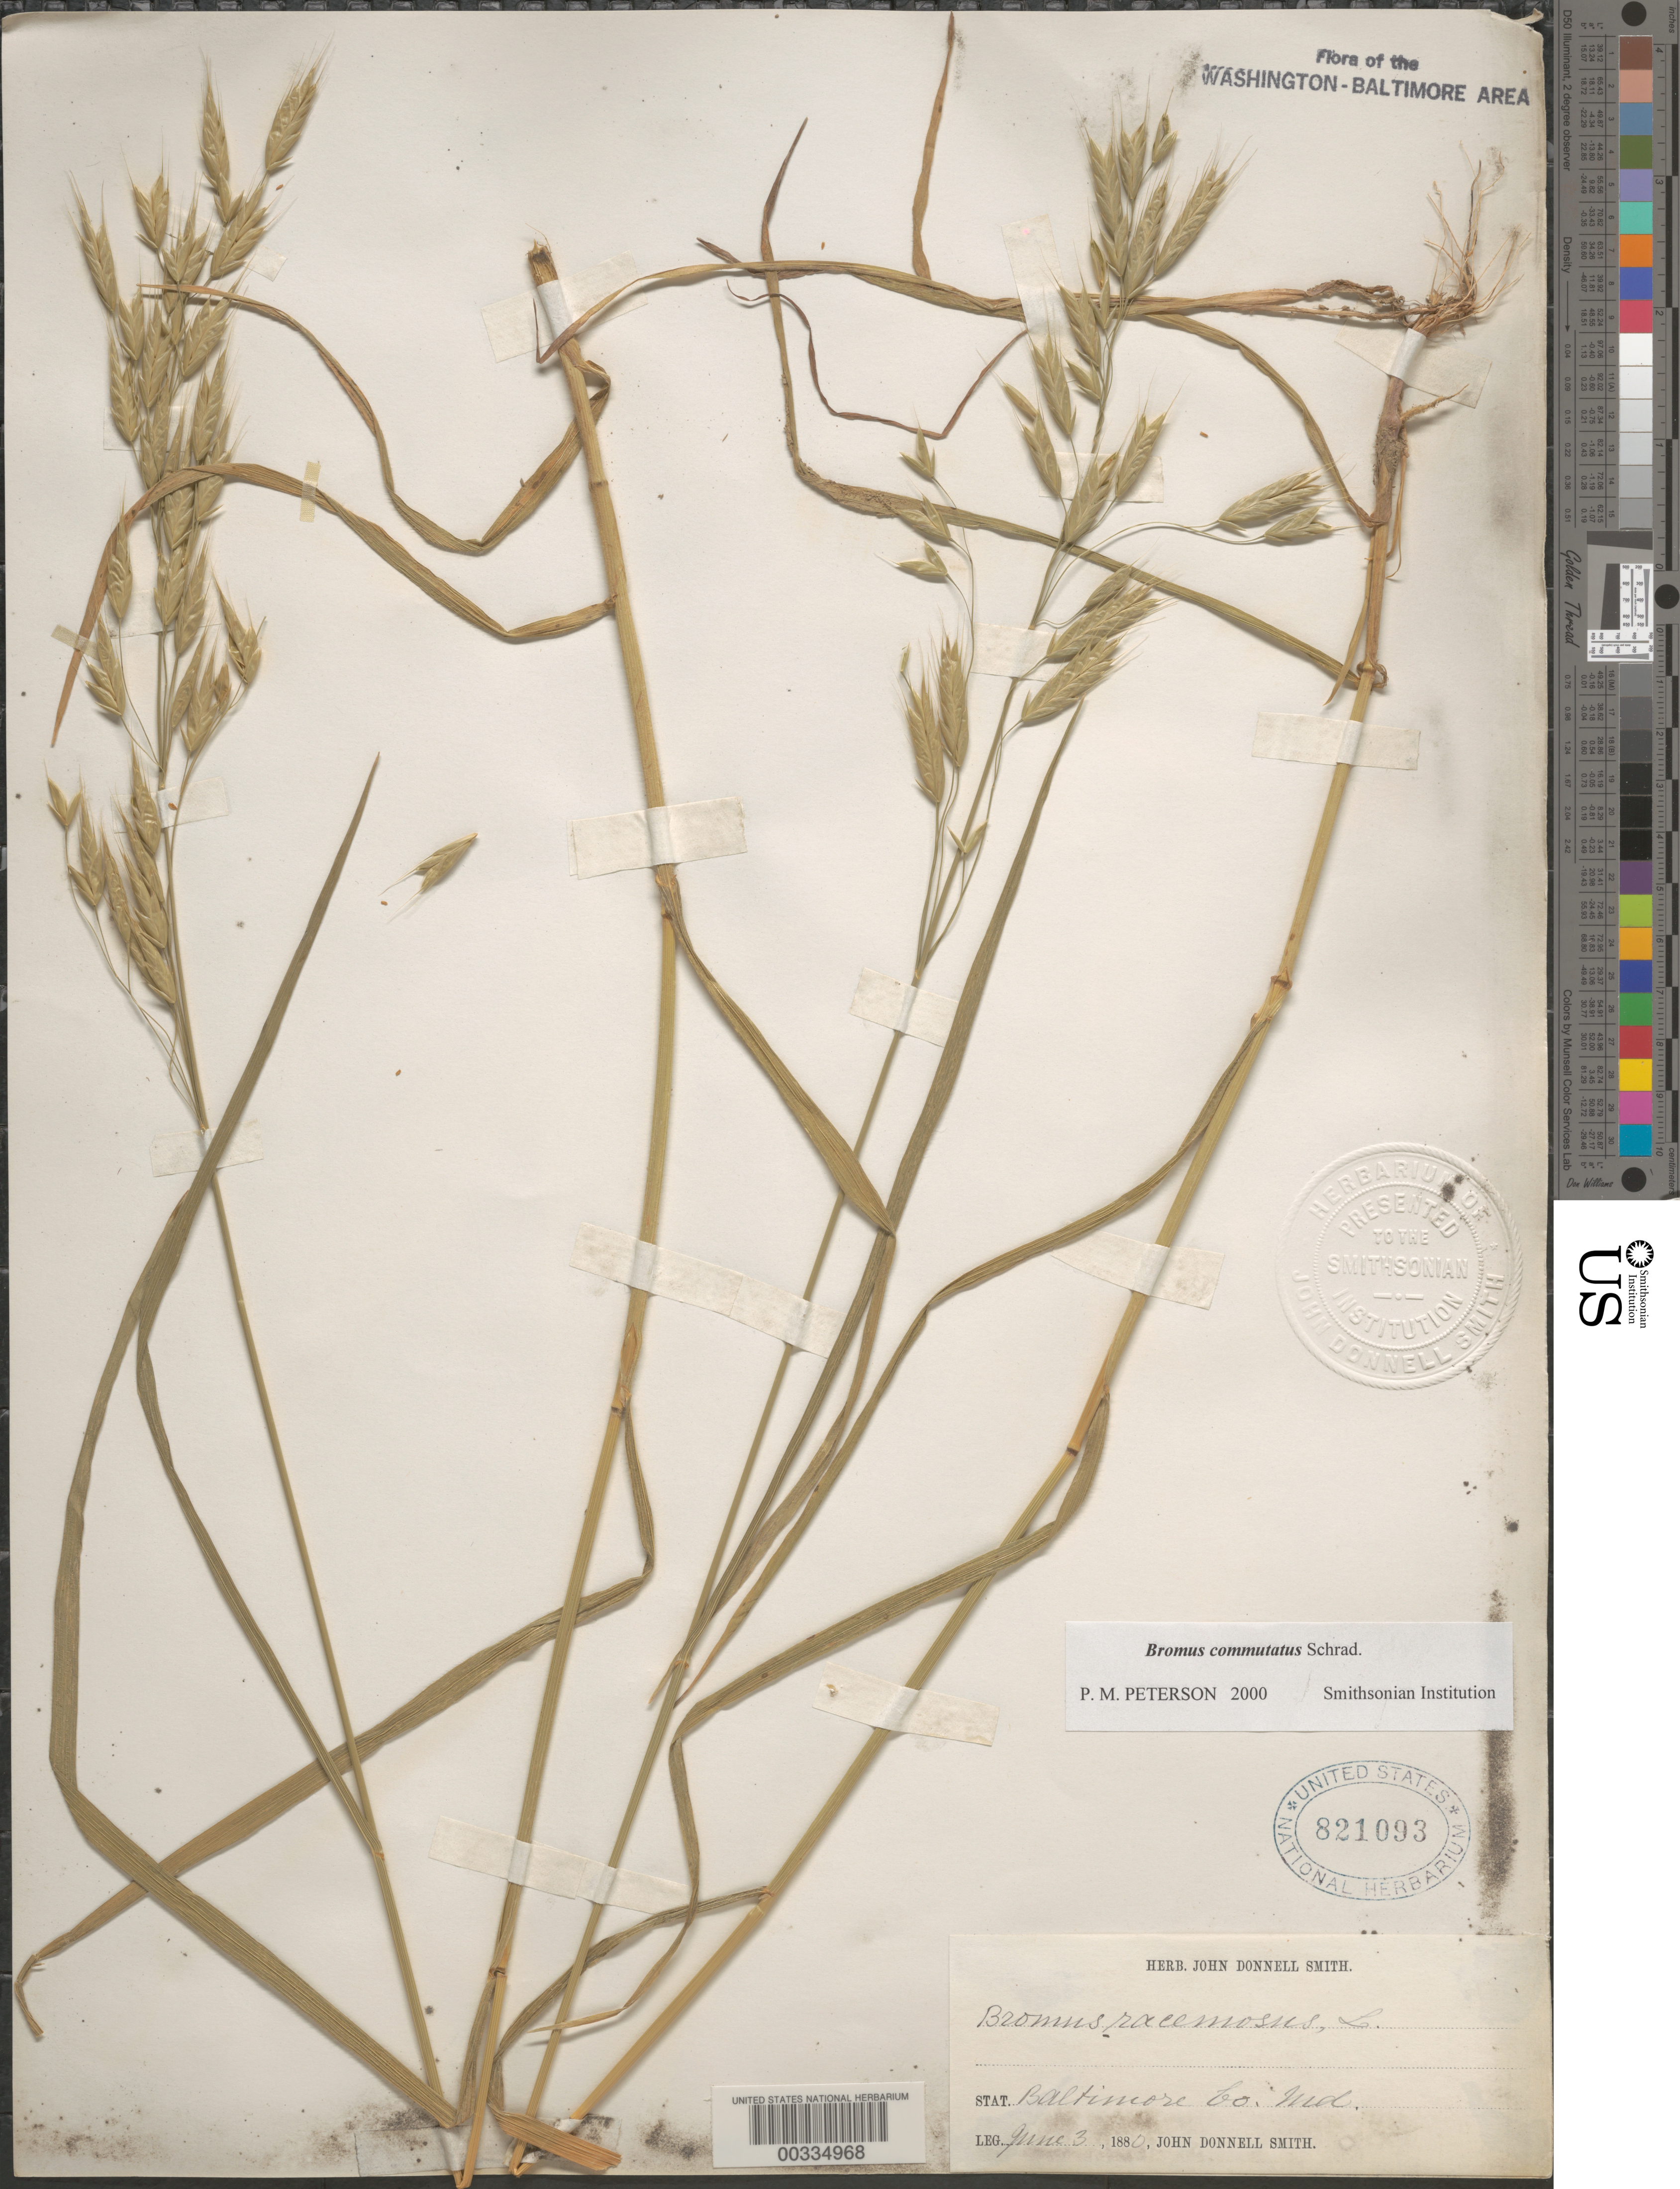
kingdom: Plantae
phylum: Tracheophyta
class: Liliopsida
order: Poales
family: Poaceae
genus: Bromus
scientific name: Bromus commutatus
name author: Schrad.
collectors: J. Donnell Smith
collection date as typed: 03 Jun 1880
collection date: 1880-06-03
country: United States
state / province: Maryland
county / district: Baltimore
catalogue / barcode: US 821093